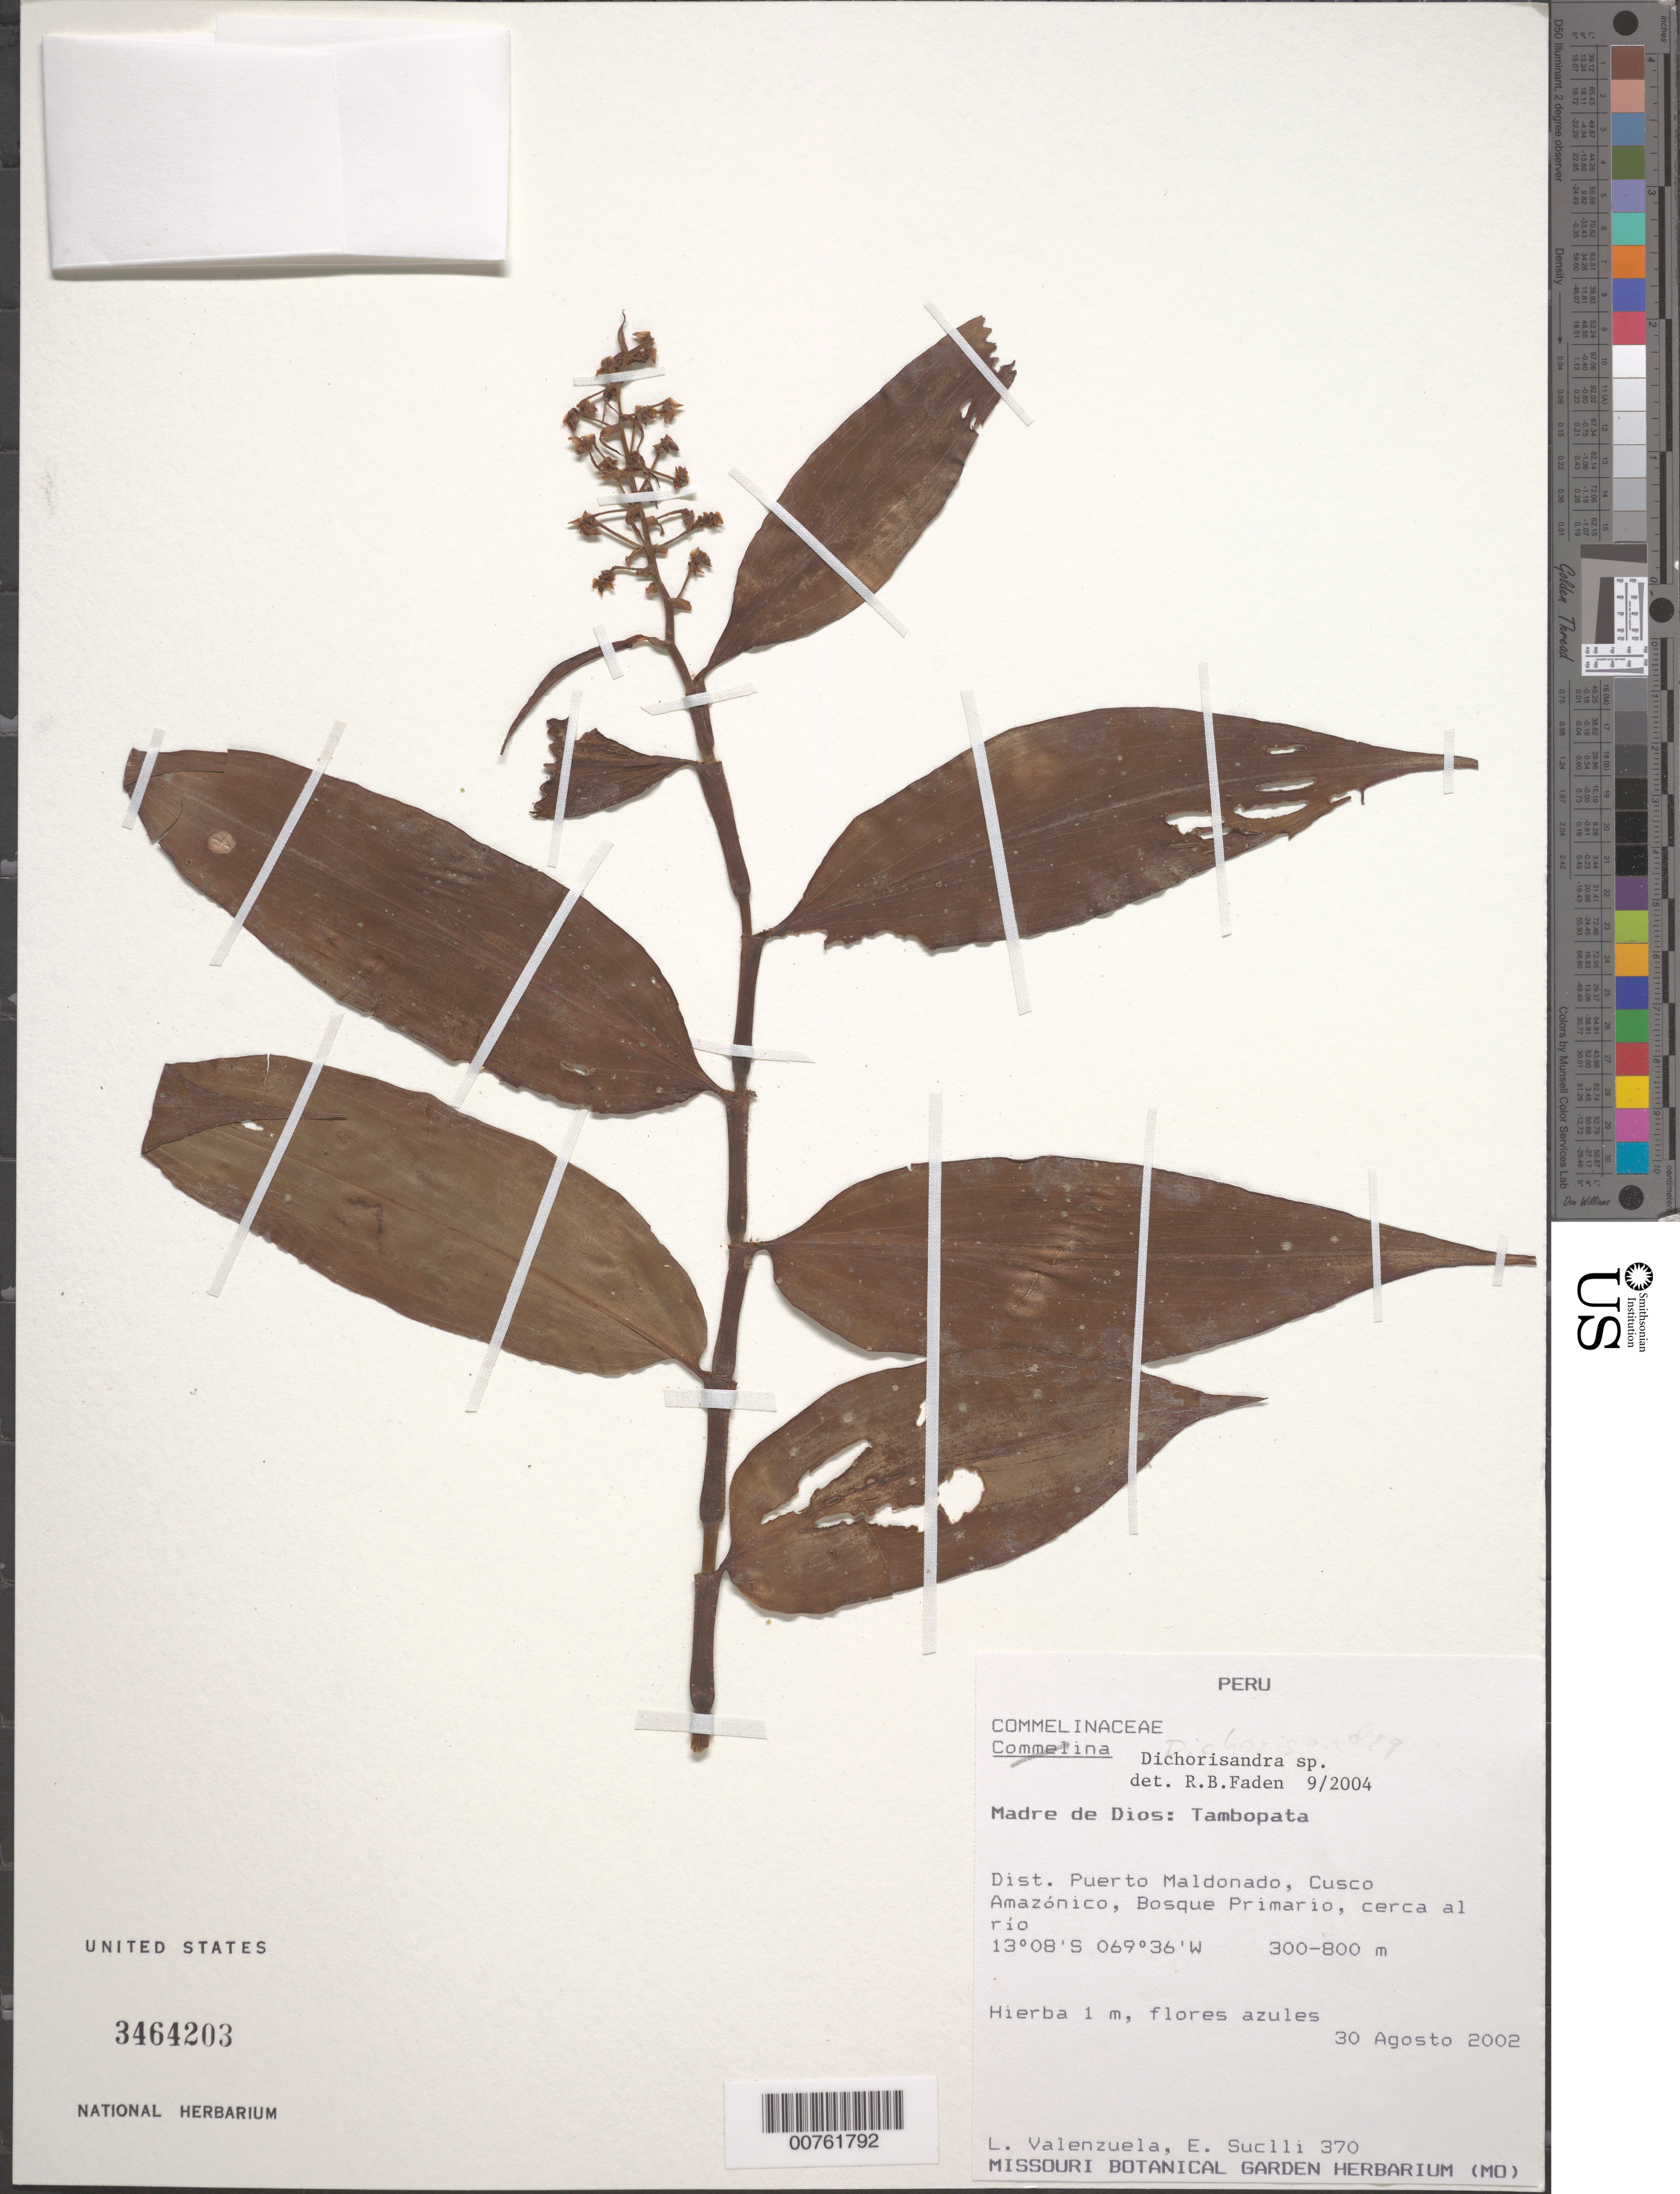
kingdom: Plantae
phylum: Tracheophyta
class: Liliopsida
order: Commelinales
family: Commelinaceae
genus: Dichorisandra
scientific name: Dichorisandra sp.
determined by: Faden, Robert B., (US), Smithsonian Institution - National Museum of Natural History (UNITED STATES)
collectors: L. Valenzuela & E. Suclli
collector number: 370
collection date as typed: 30 Aug 2002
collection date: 2002-08-30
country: Peru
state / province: Madre de Dios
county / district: Tambopata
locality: Cusco Amazonico, Bosque Primario, cerca al rio Puerto Maldonado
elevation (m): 300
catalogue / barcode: US 3464203